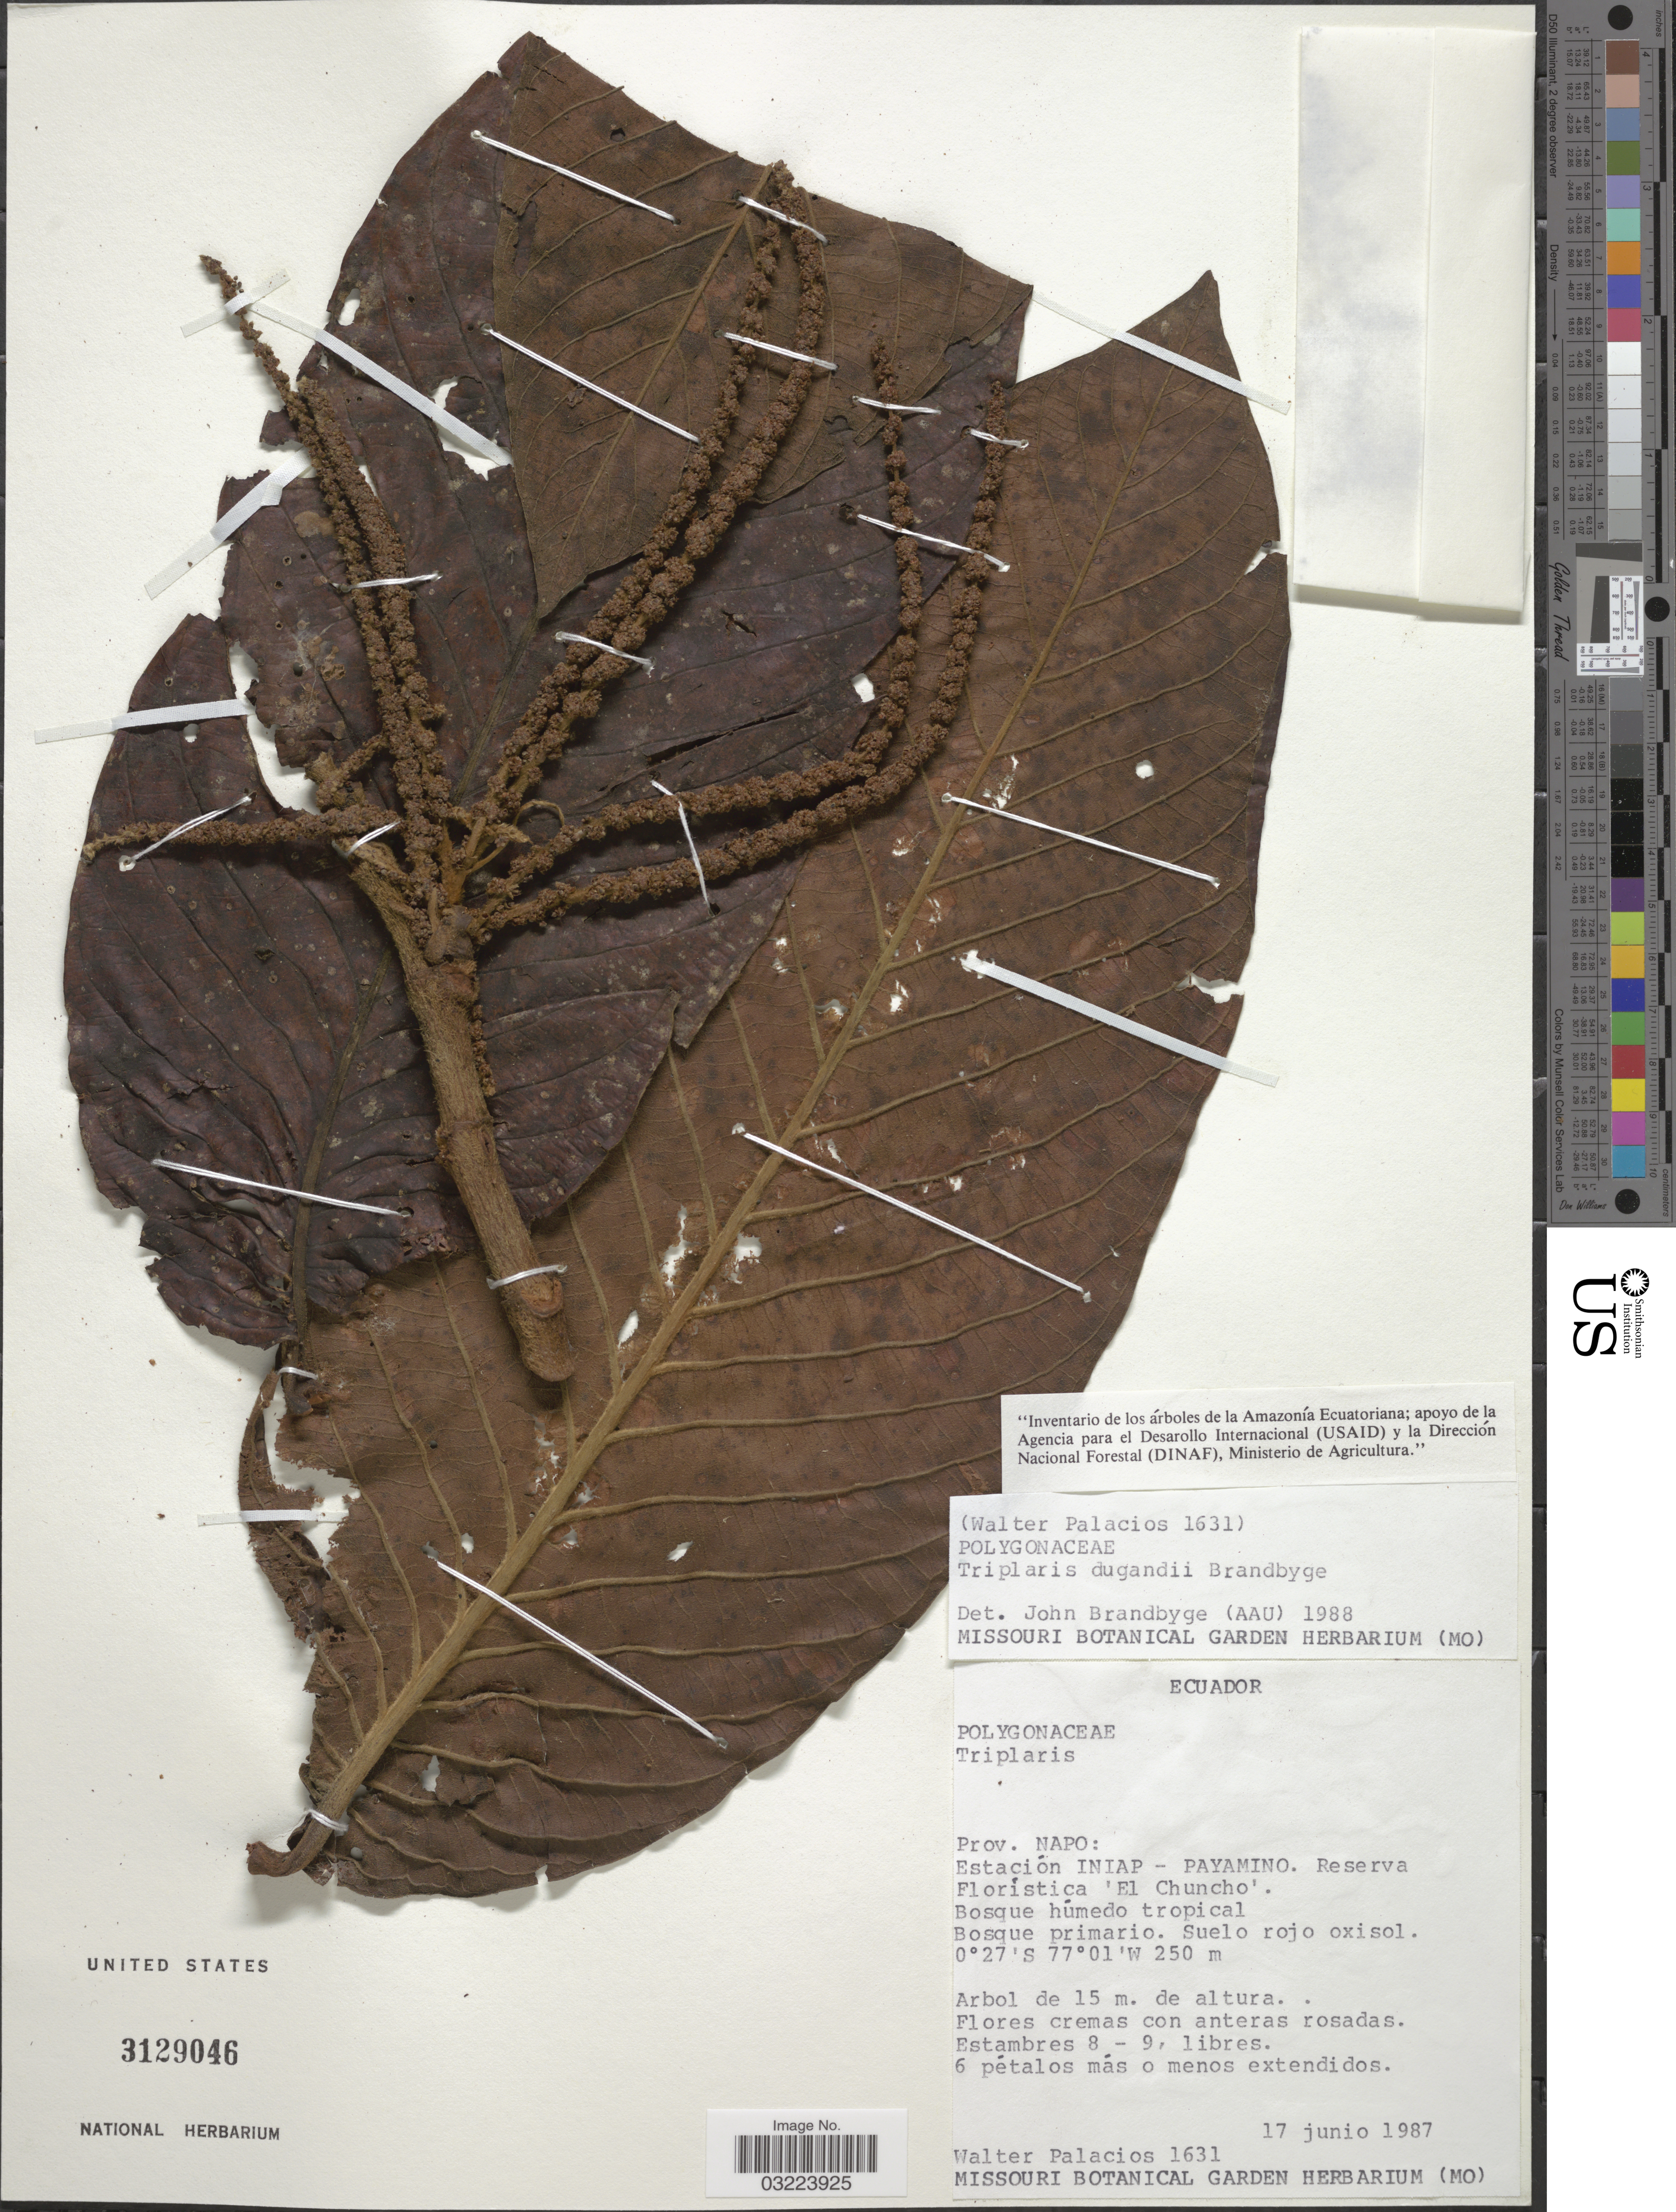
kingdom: Plantae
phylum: Tracheophyta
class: Magnoliopsida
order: Caryophyllales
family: Polygonaceae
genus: Triplaris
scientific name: Triplaris dugandii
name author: Brandbyge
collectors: W. Palacios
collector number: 1631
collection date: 1987-06-17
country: Ecuador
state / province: Napo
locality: Estación INIAP - Payamino. Reserva Floristica 'El Chuncho'.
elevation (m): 250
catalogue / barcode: US 3129046